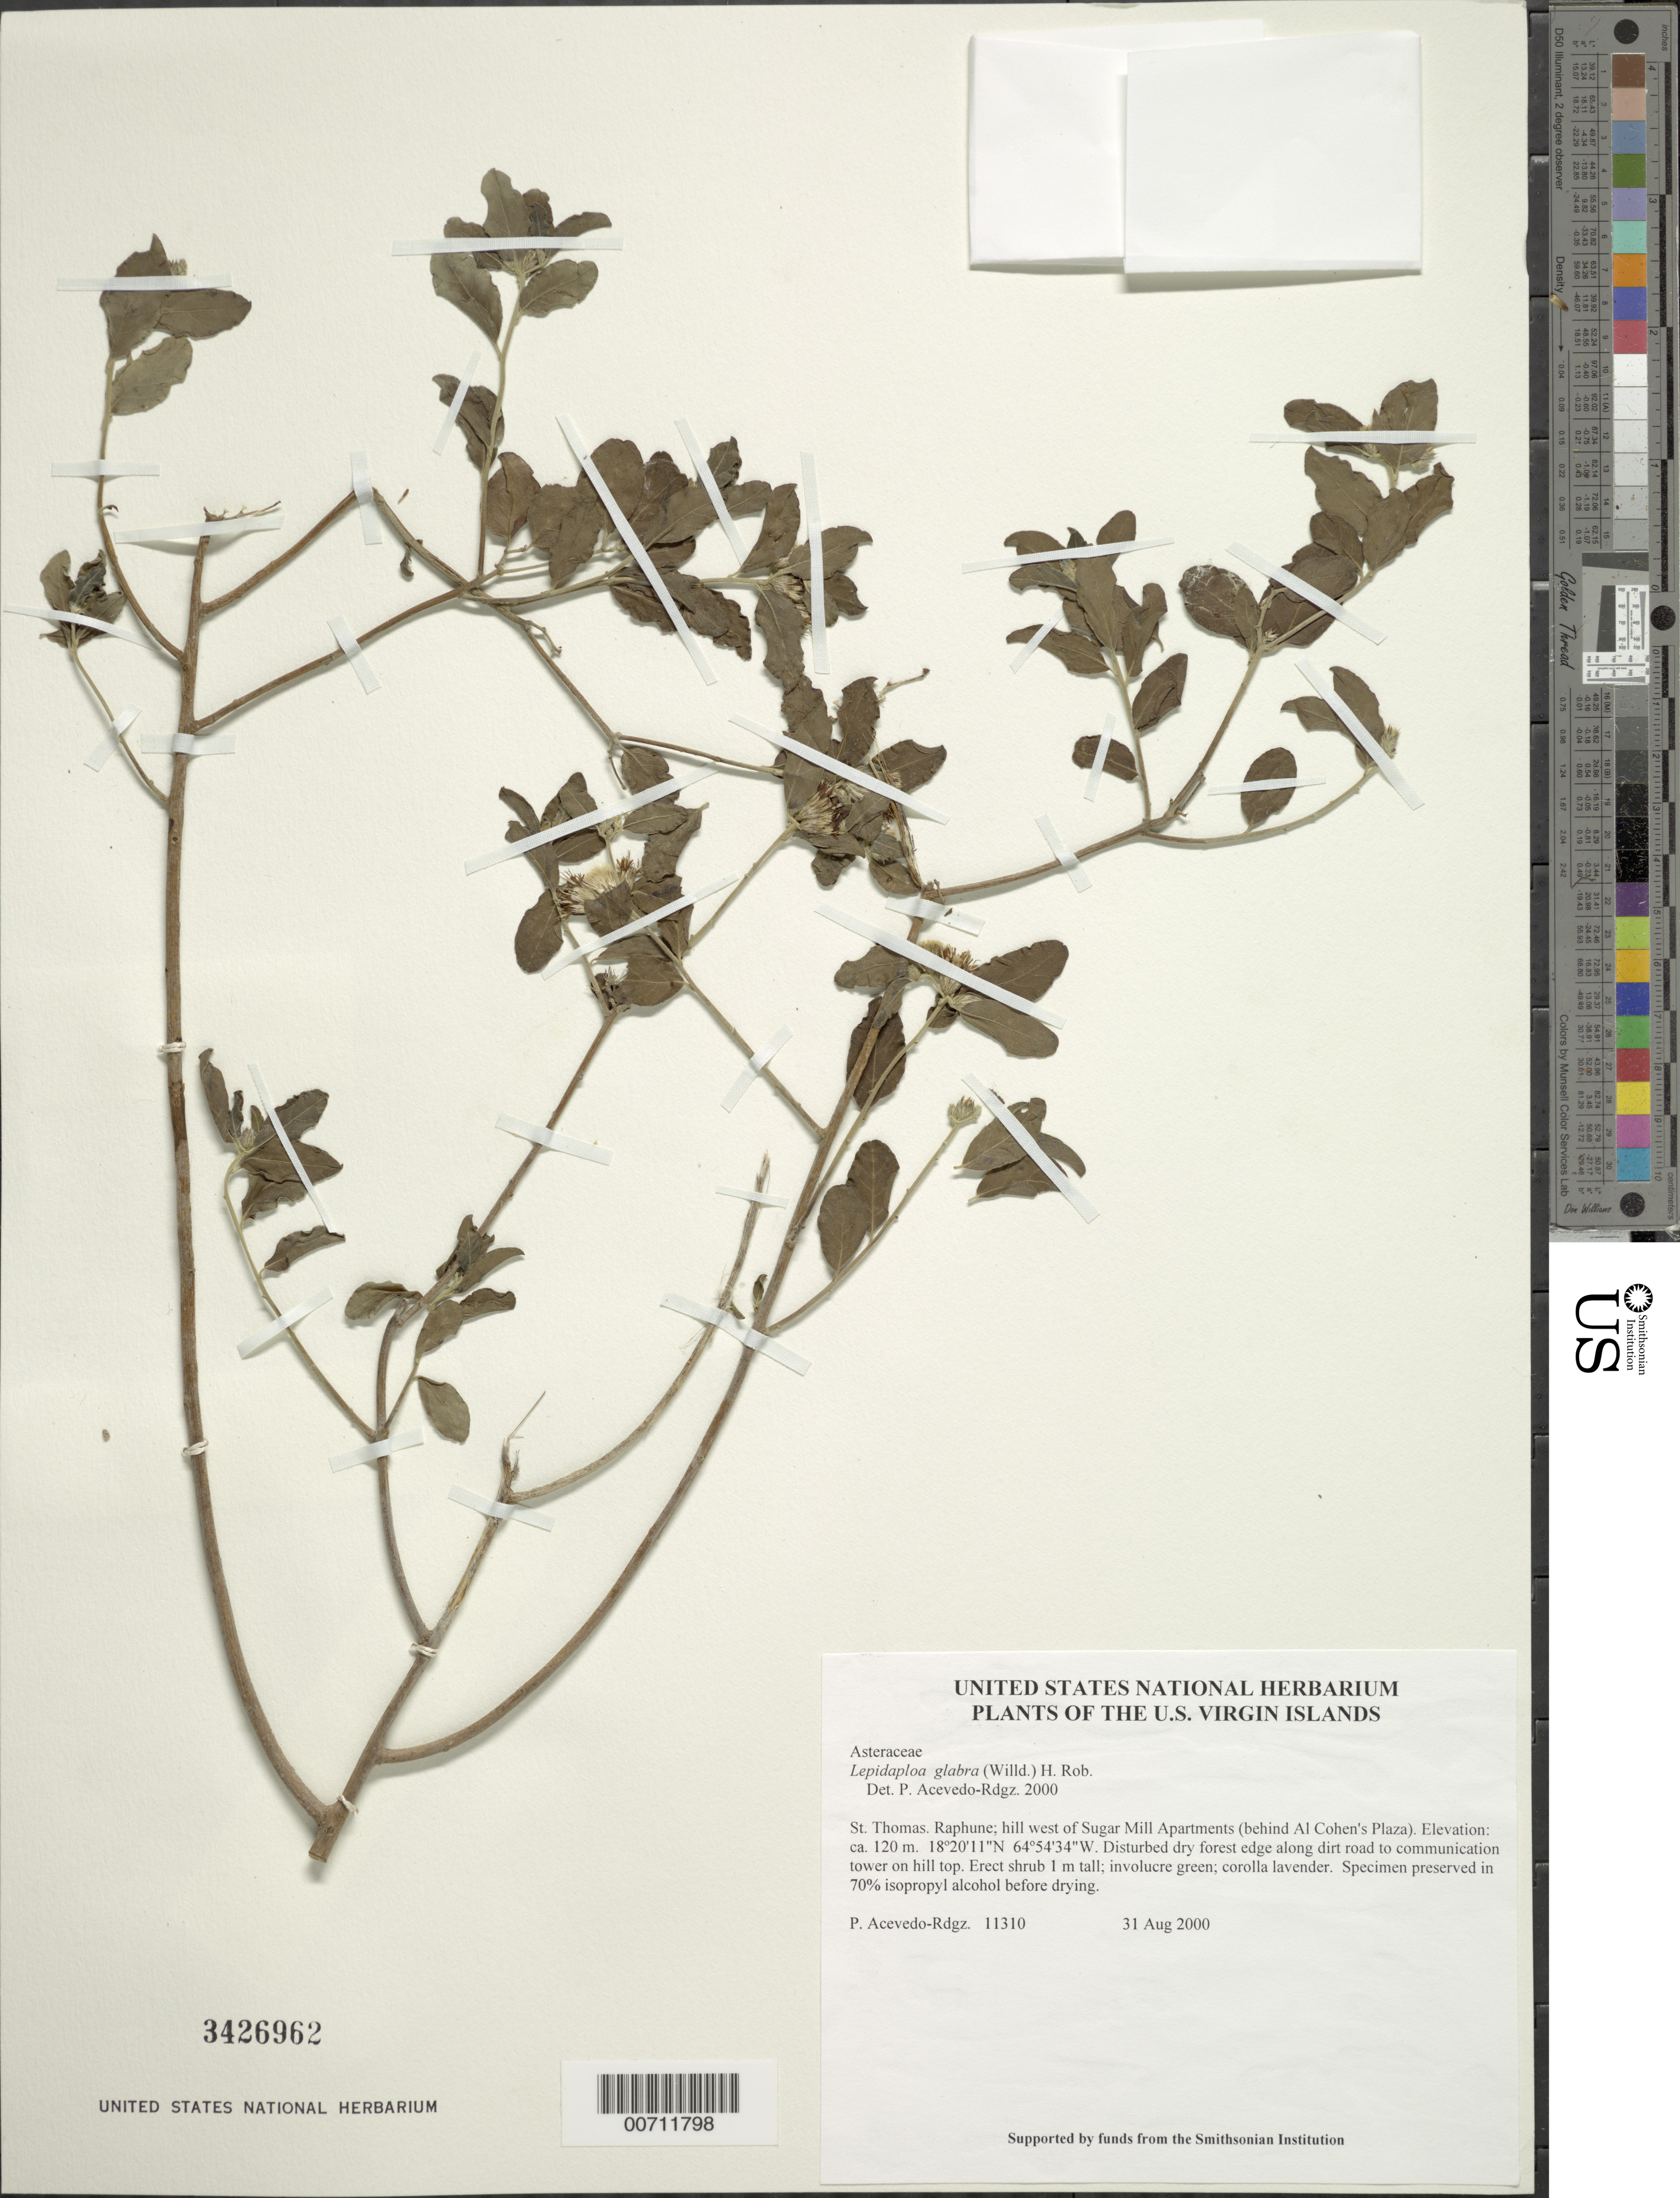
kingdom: Plantae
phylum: Tracheophyta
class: Magnoliopsida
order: Asterales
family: Asteraceae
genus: Lepidaploa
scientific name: Lepidaploa glabra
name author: (Willd.) H. Rob.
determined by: Acevedo-Rodríguez, P., (BOT), Smithsonian Institution - National Museum of Natural History (UNITED STATES)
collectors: P. Acevedo-Rodr.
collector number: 11310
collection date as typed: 31 Aug 2000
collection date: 2000-08-31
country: U.S. Virgin Islands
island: St. Thomas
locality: Raphune; hill west of Sugar Mill Apartments (behind Al Cohen's Plaza).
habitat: Disturbed dry forest edge along dirt road to communication tower on hill top.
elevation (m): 120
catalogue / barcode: US 3426962